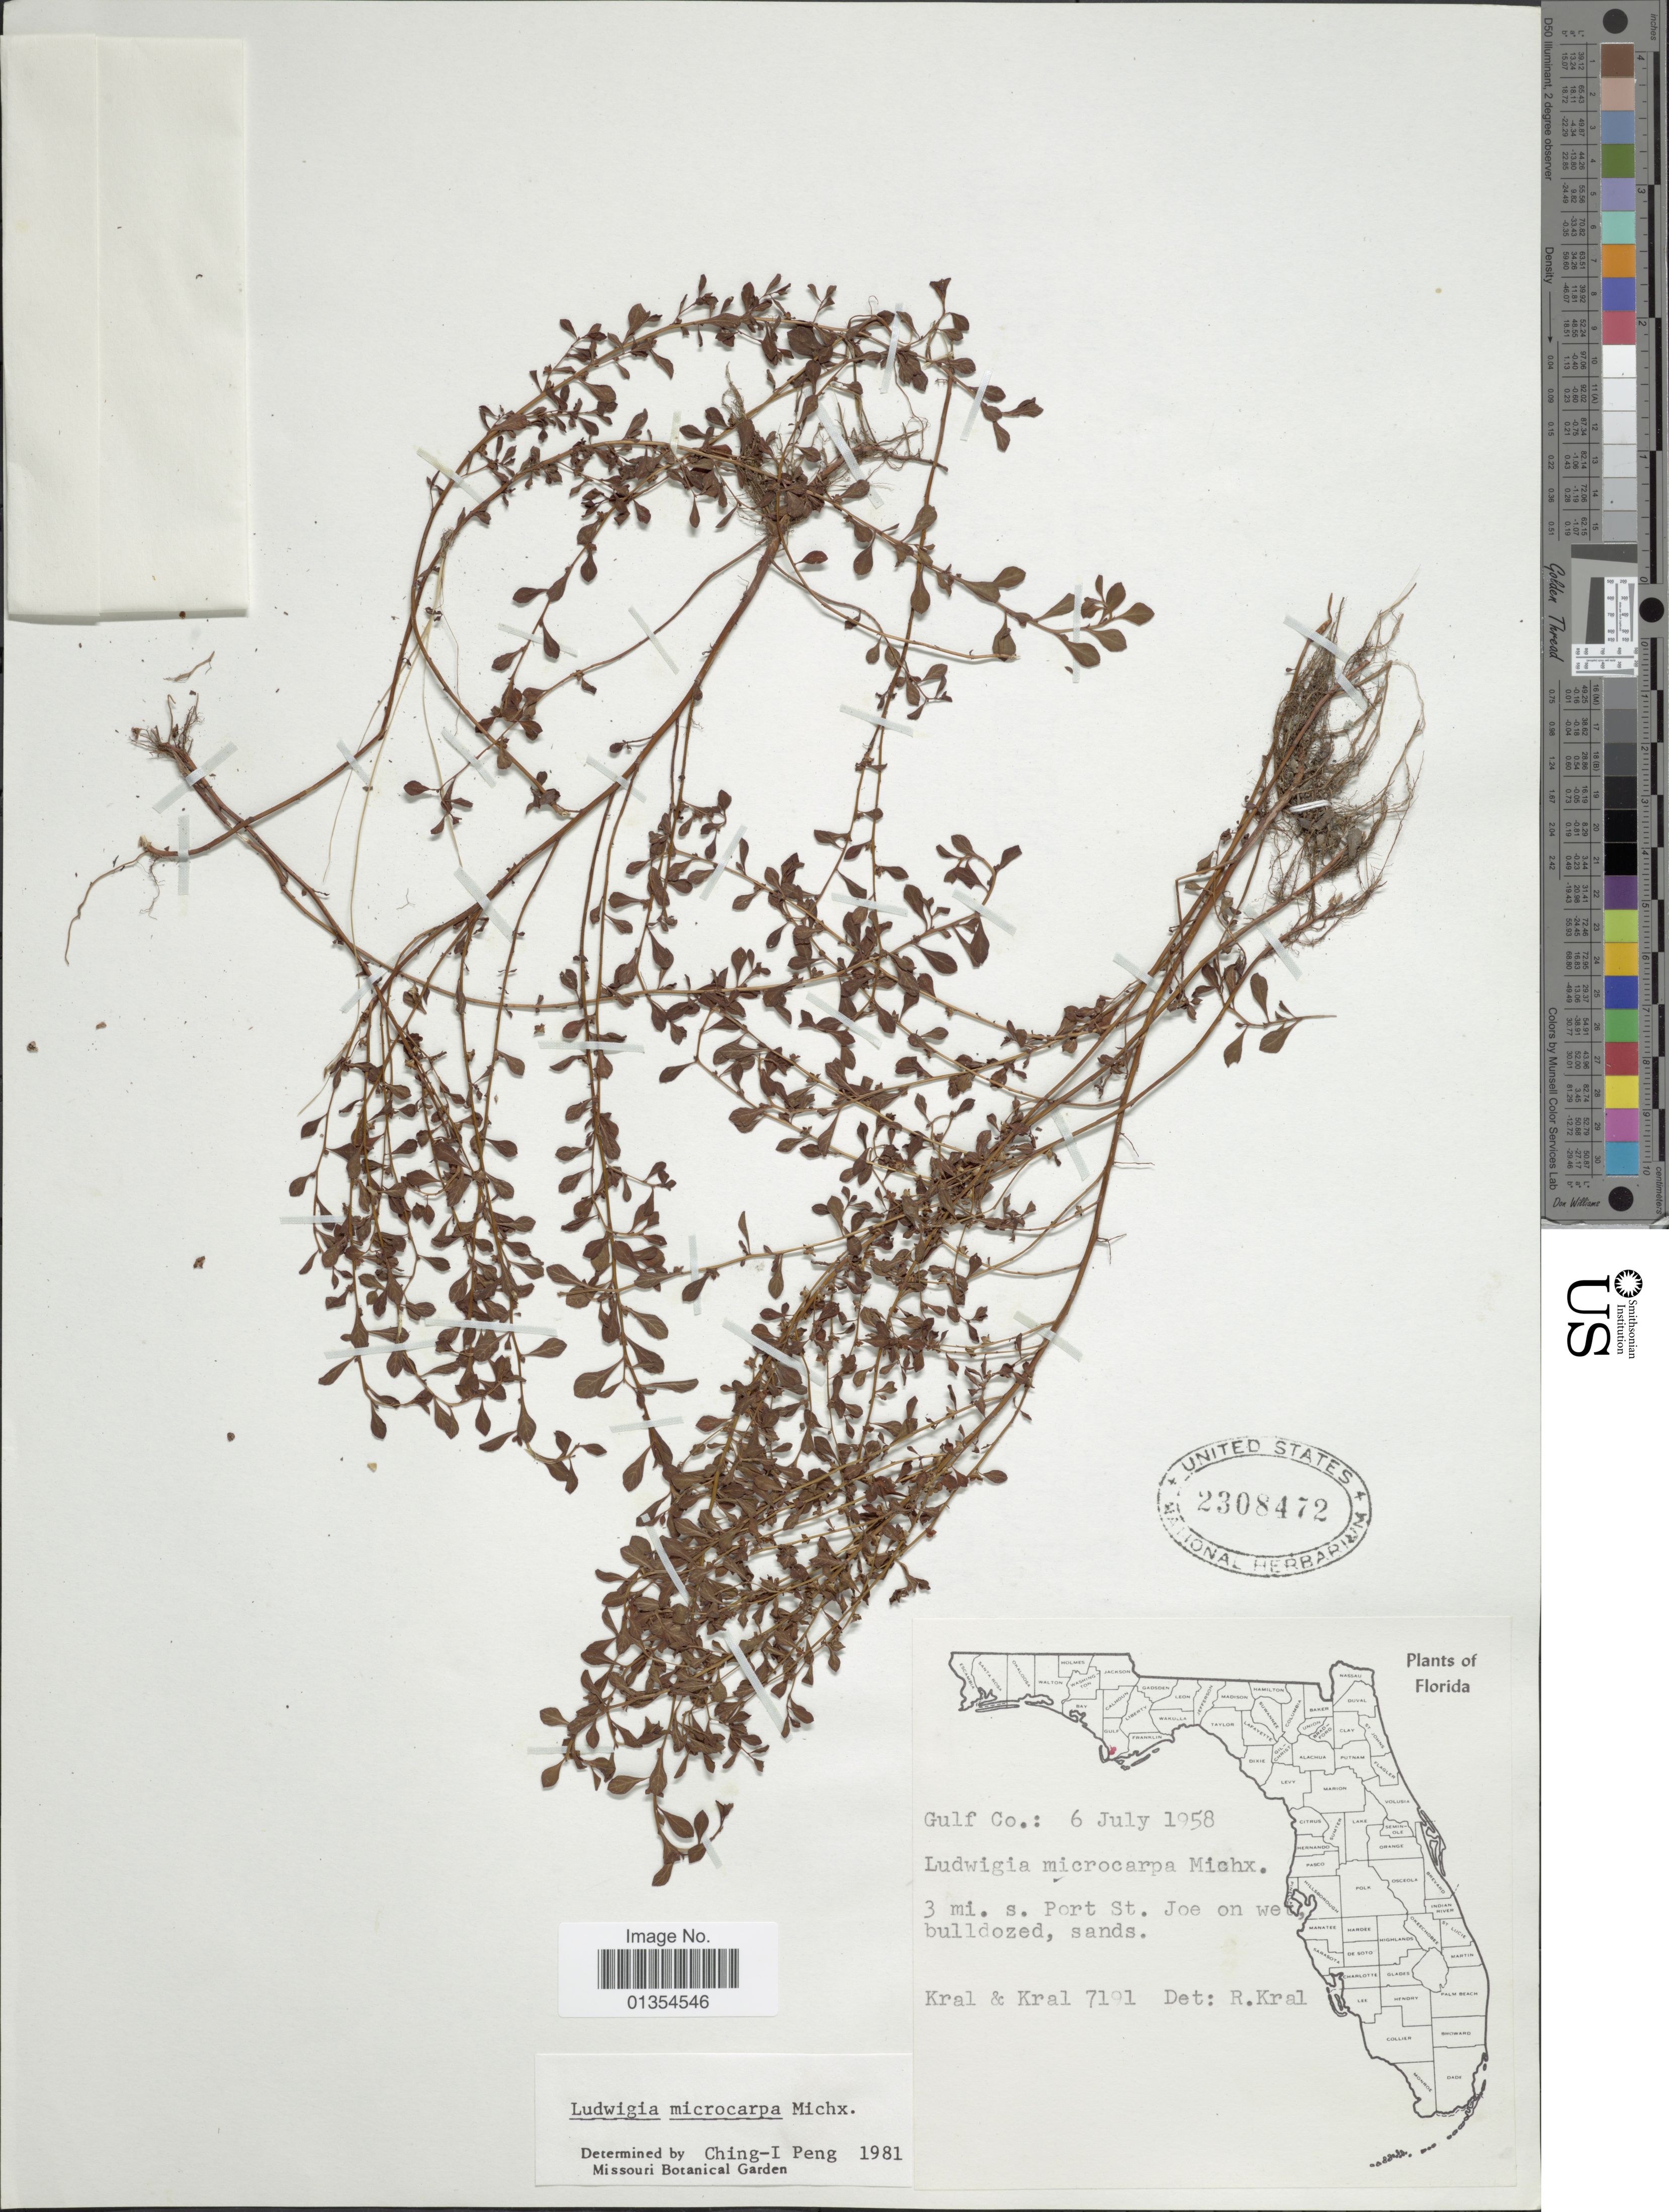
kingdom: Plantae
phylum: Tracheophyta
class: Magnoliopsida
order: Myrtales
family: Onagraceae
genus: Ludwigia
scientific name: Ludwigia microcarpa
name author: Michx.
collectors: -- Kral & -- Kral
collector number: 7191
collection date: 1958-07-06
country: United States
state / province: Florida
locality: Gulf Co, 3 mi S Port St. Joe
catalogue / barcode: US 2308472